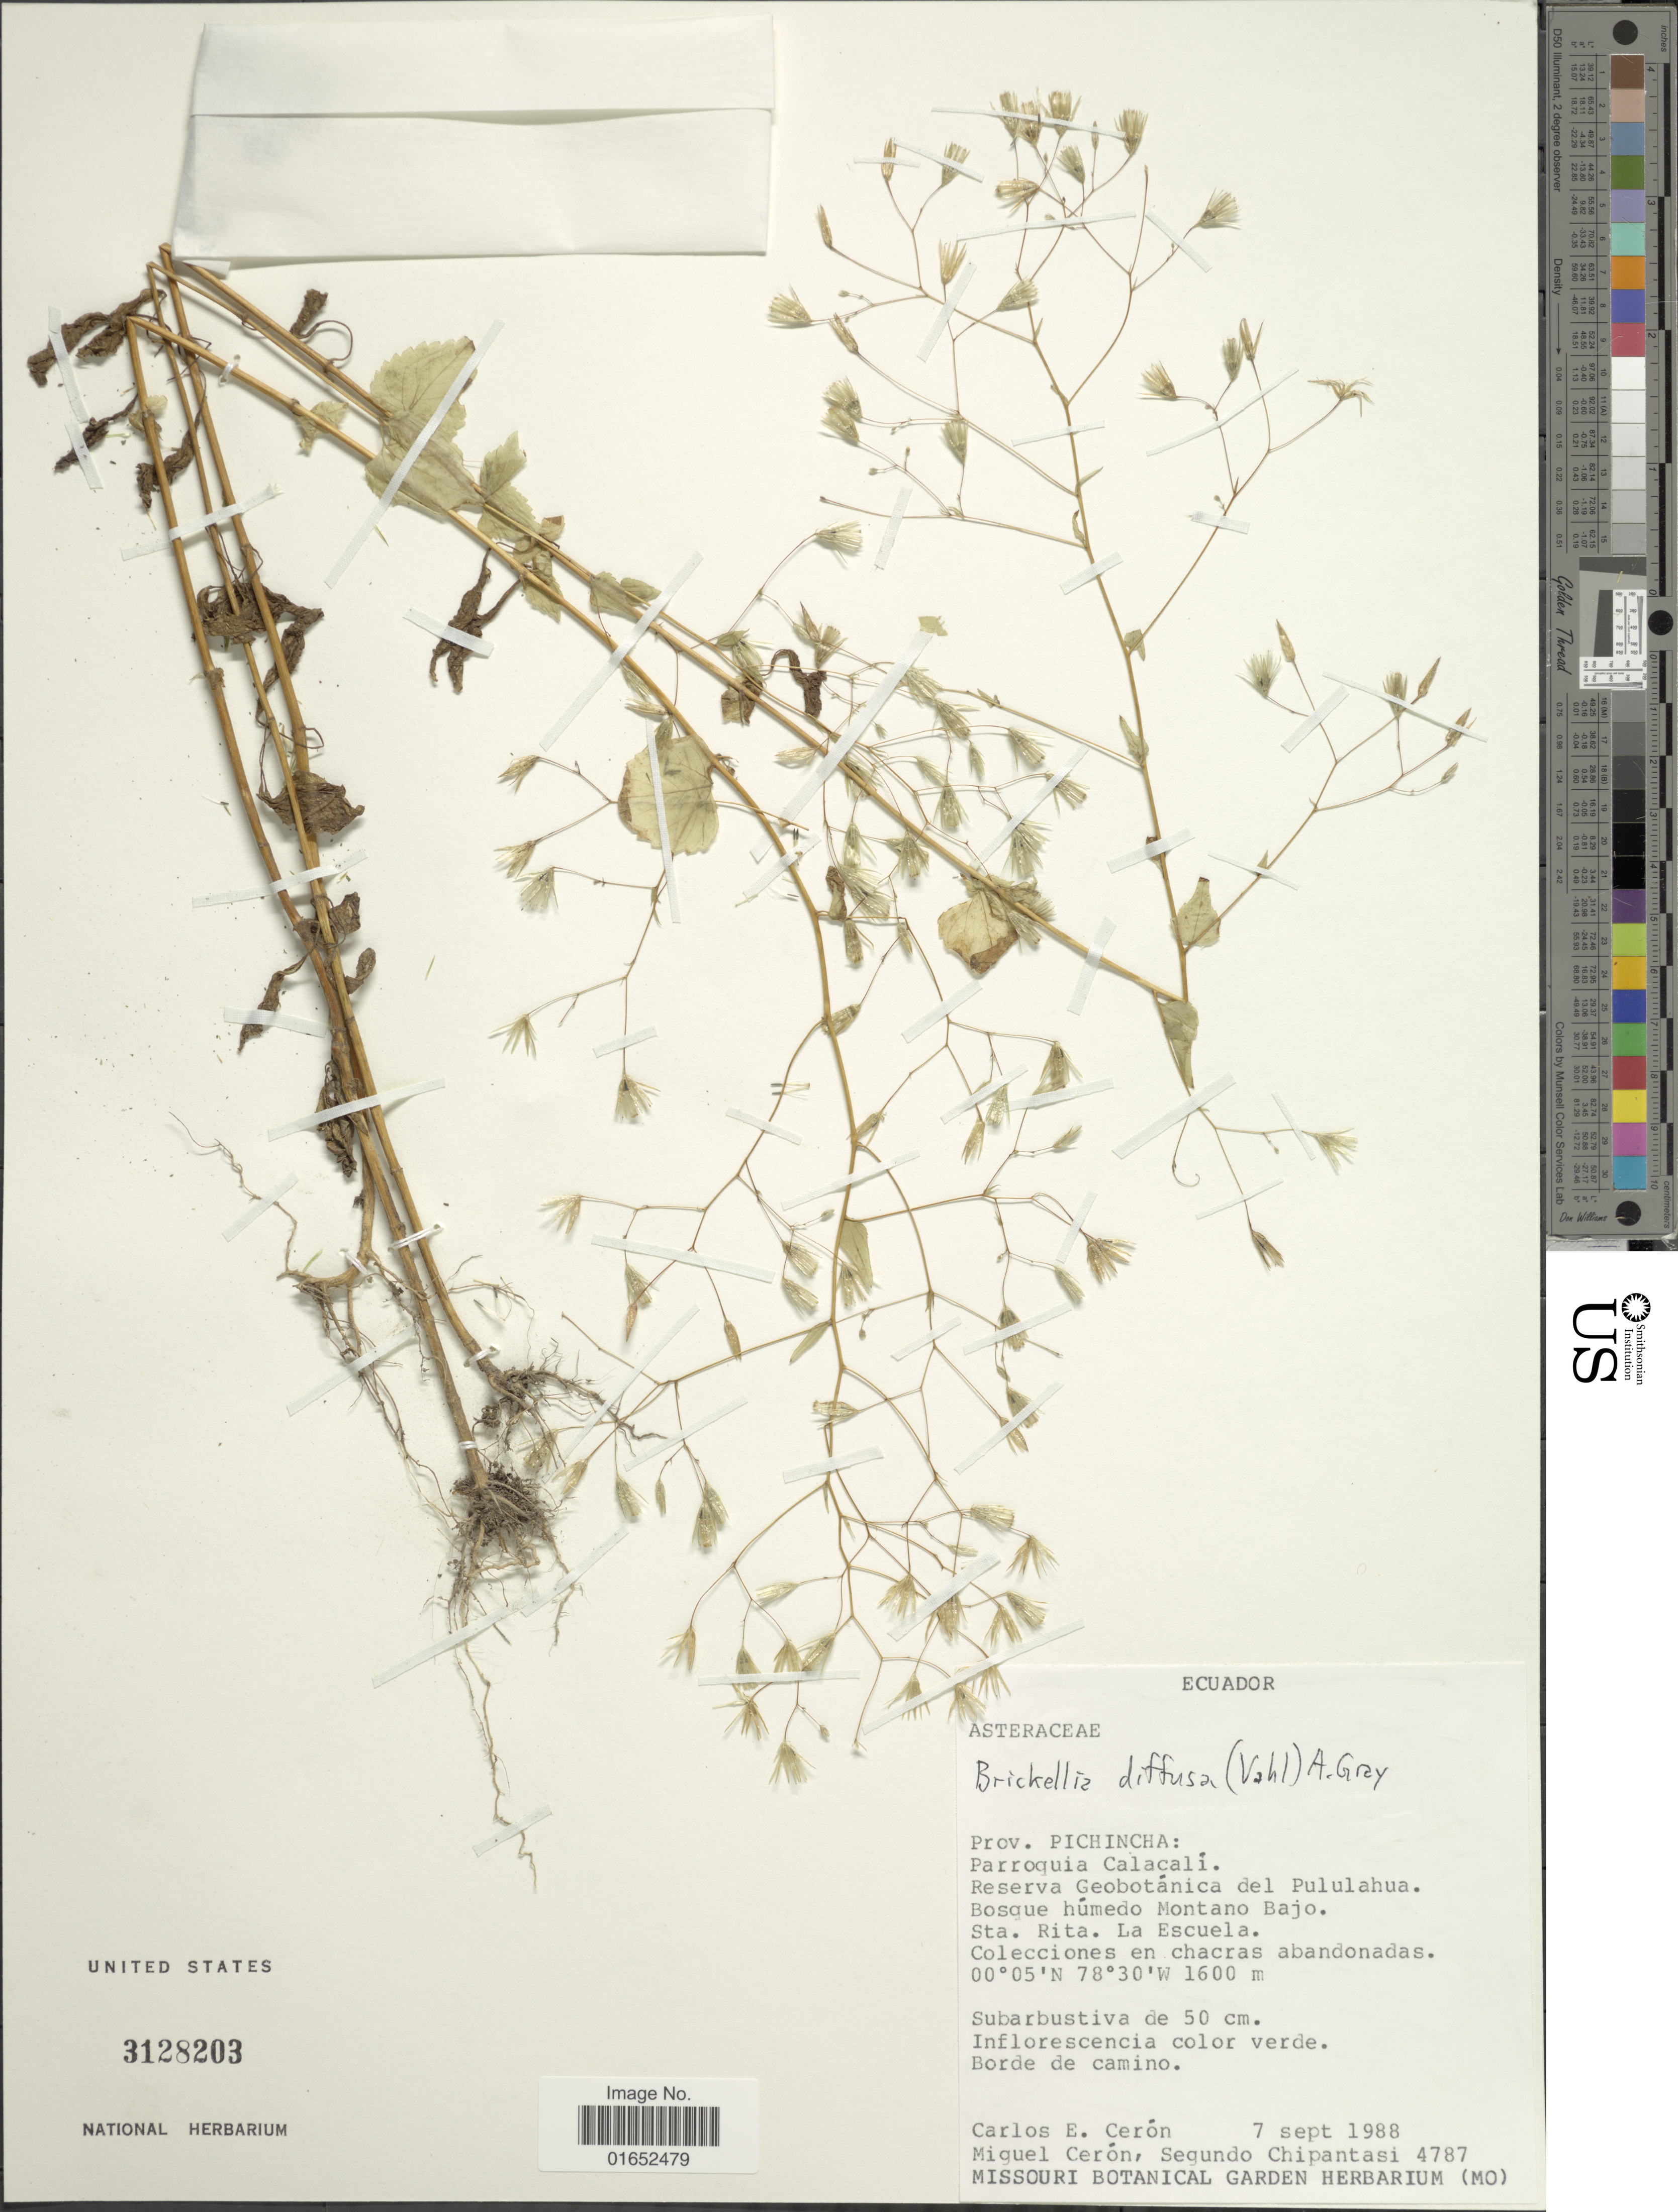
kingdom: Plantae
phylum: Tracheophyta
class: Magnoliopsida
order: Asterales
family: Asteraceae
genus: Brickellia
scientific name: Brickellia diffusa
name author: (Vahl) A. Gray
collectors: C. E. Cerón M., M. Ceron & S. Chipantasi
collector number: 4787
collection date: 1988-09-07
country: Ecuador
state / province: Pichincha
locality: Parroquia Calacalí. Reserva Geobotánica del Pululahua. Bosque húmedo Montano Bajo. Sta Rita. La Escuala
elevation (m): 1600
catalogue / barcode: US 3128203